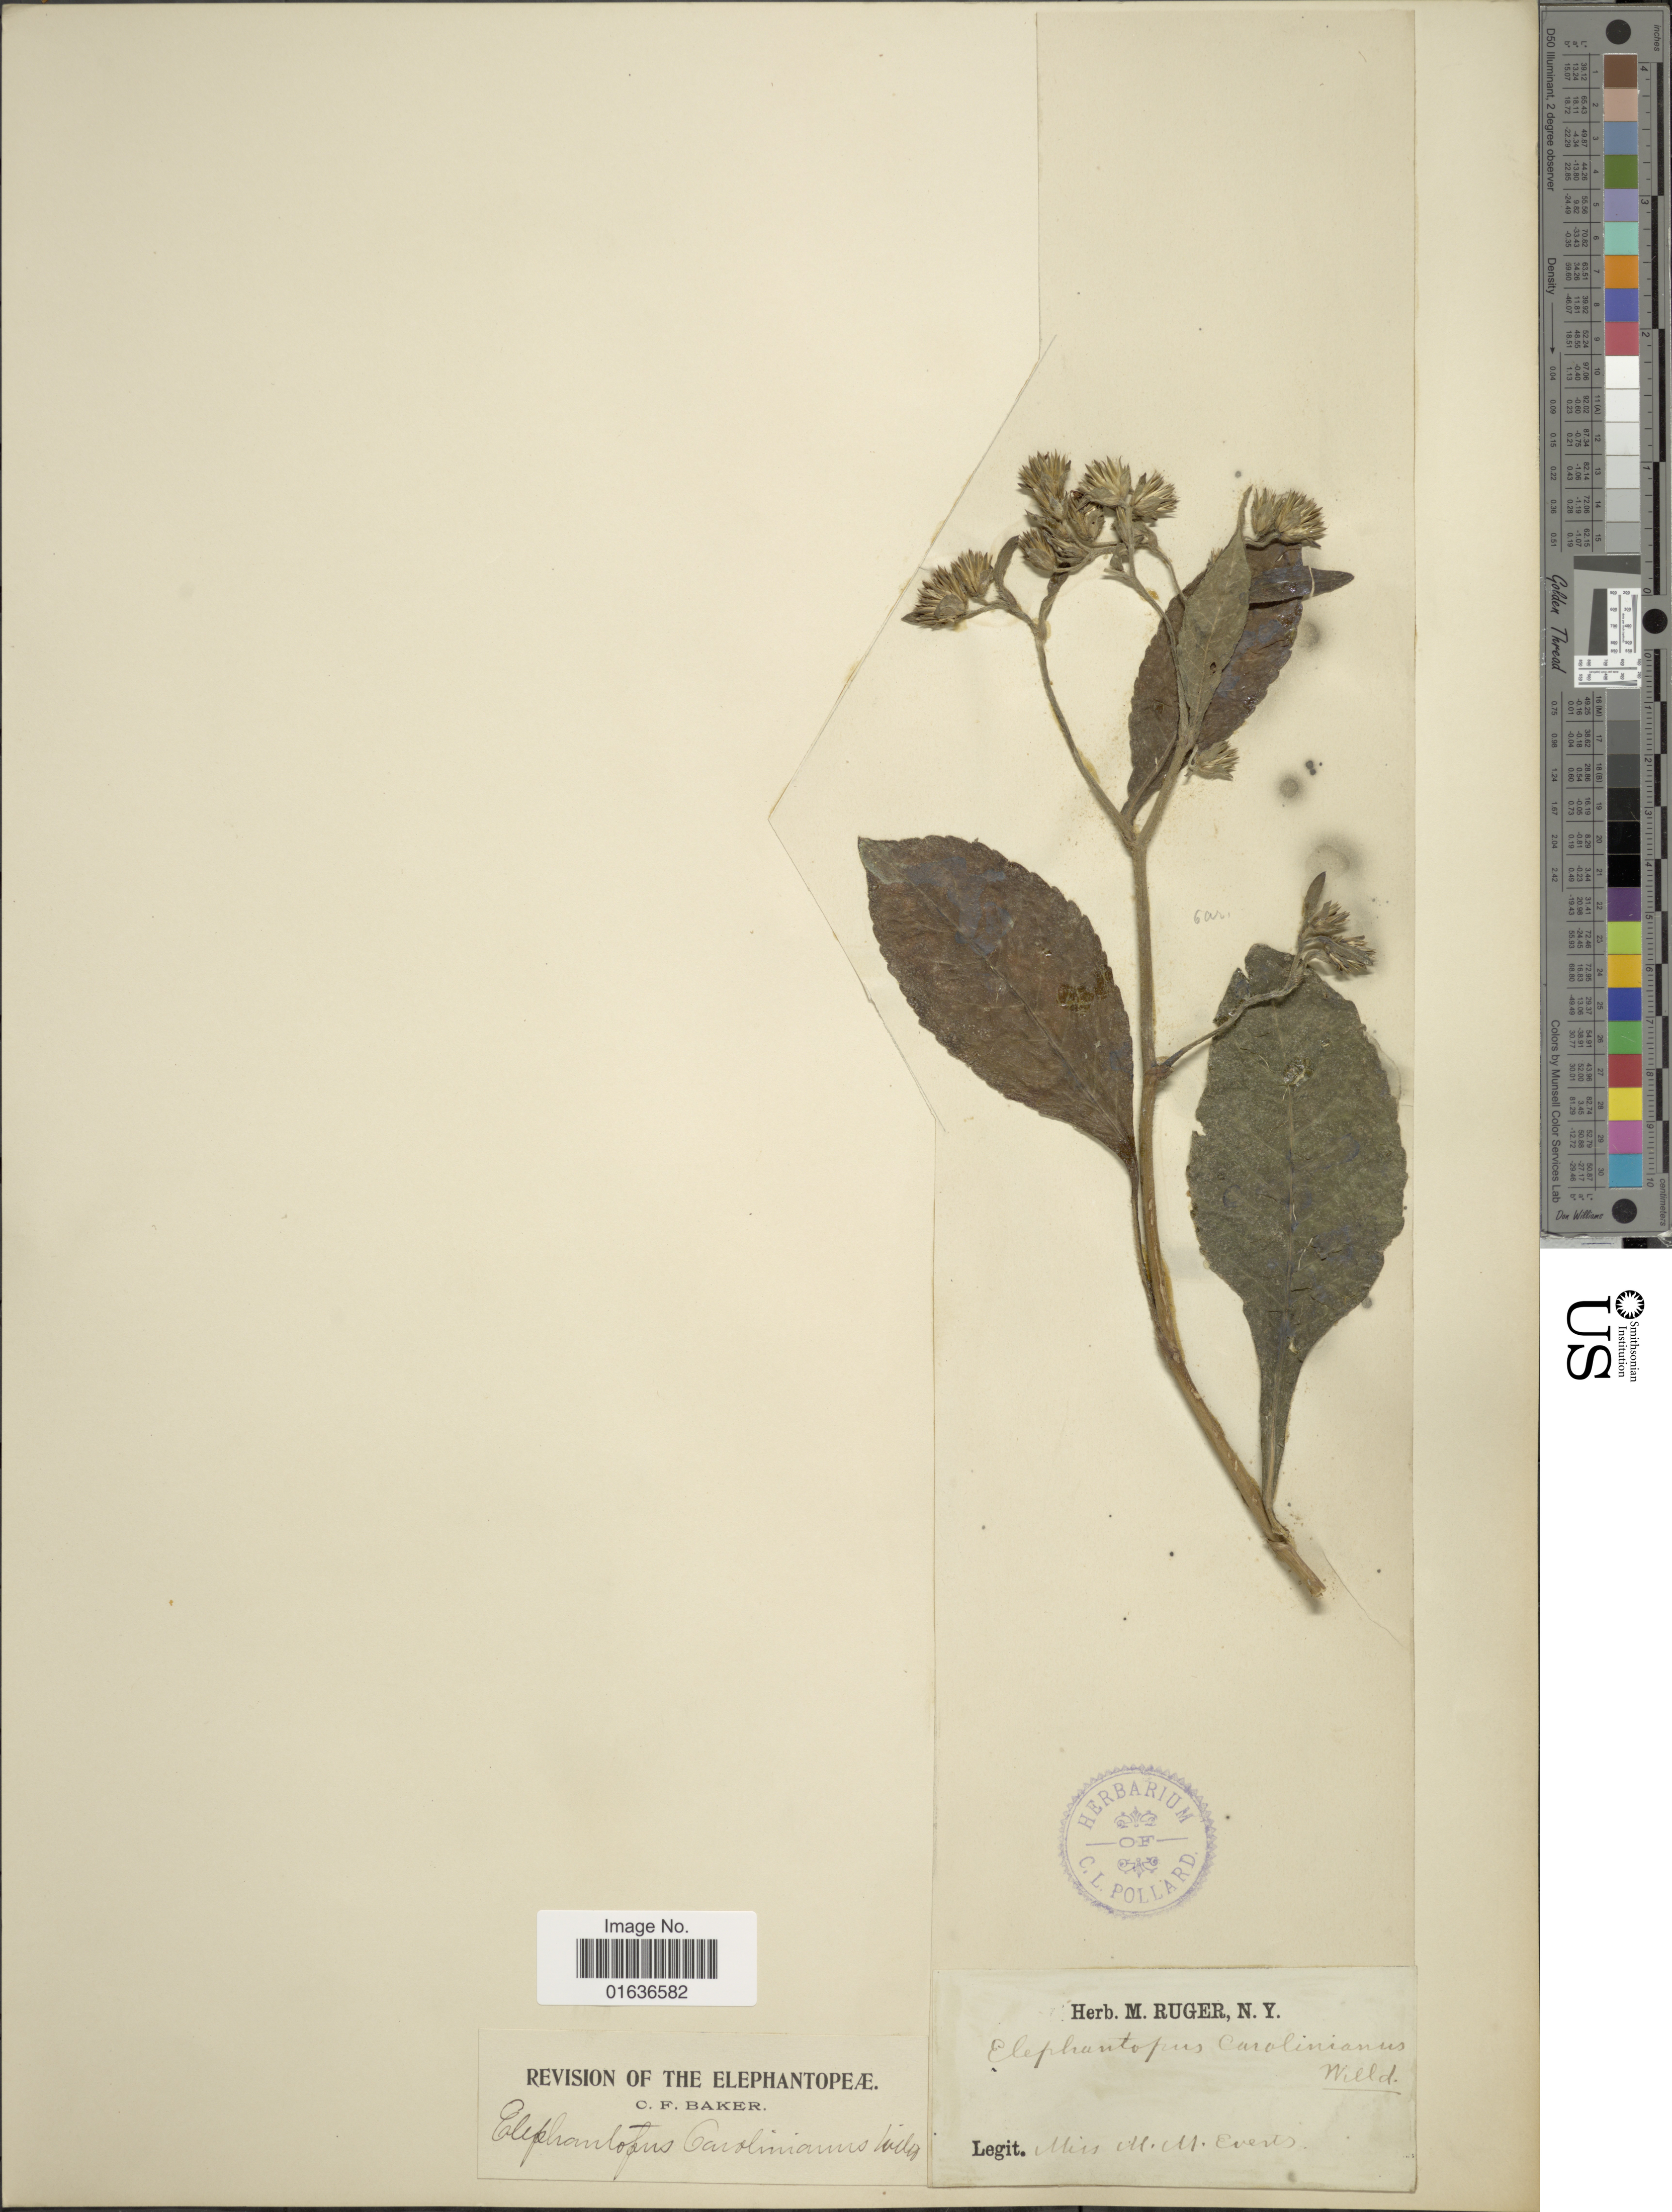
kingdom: Plantae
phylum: Tracheophyta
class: Magnoliopsida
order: Asterales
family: Asteraceae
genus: Elephantopus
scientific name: Elephantopus carolinianus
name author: Raeusch.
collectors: M. Everts